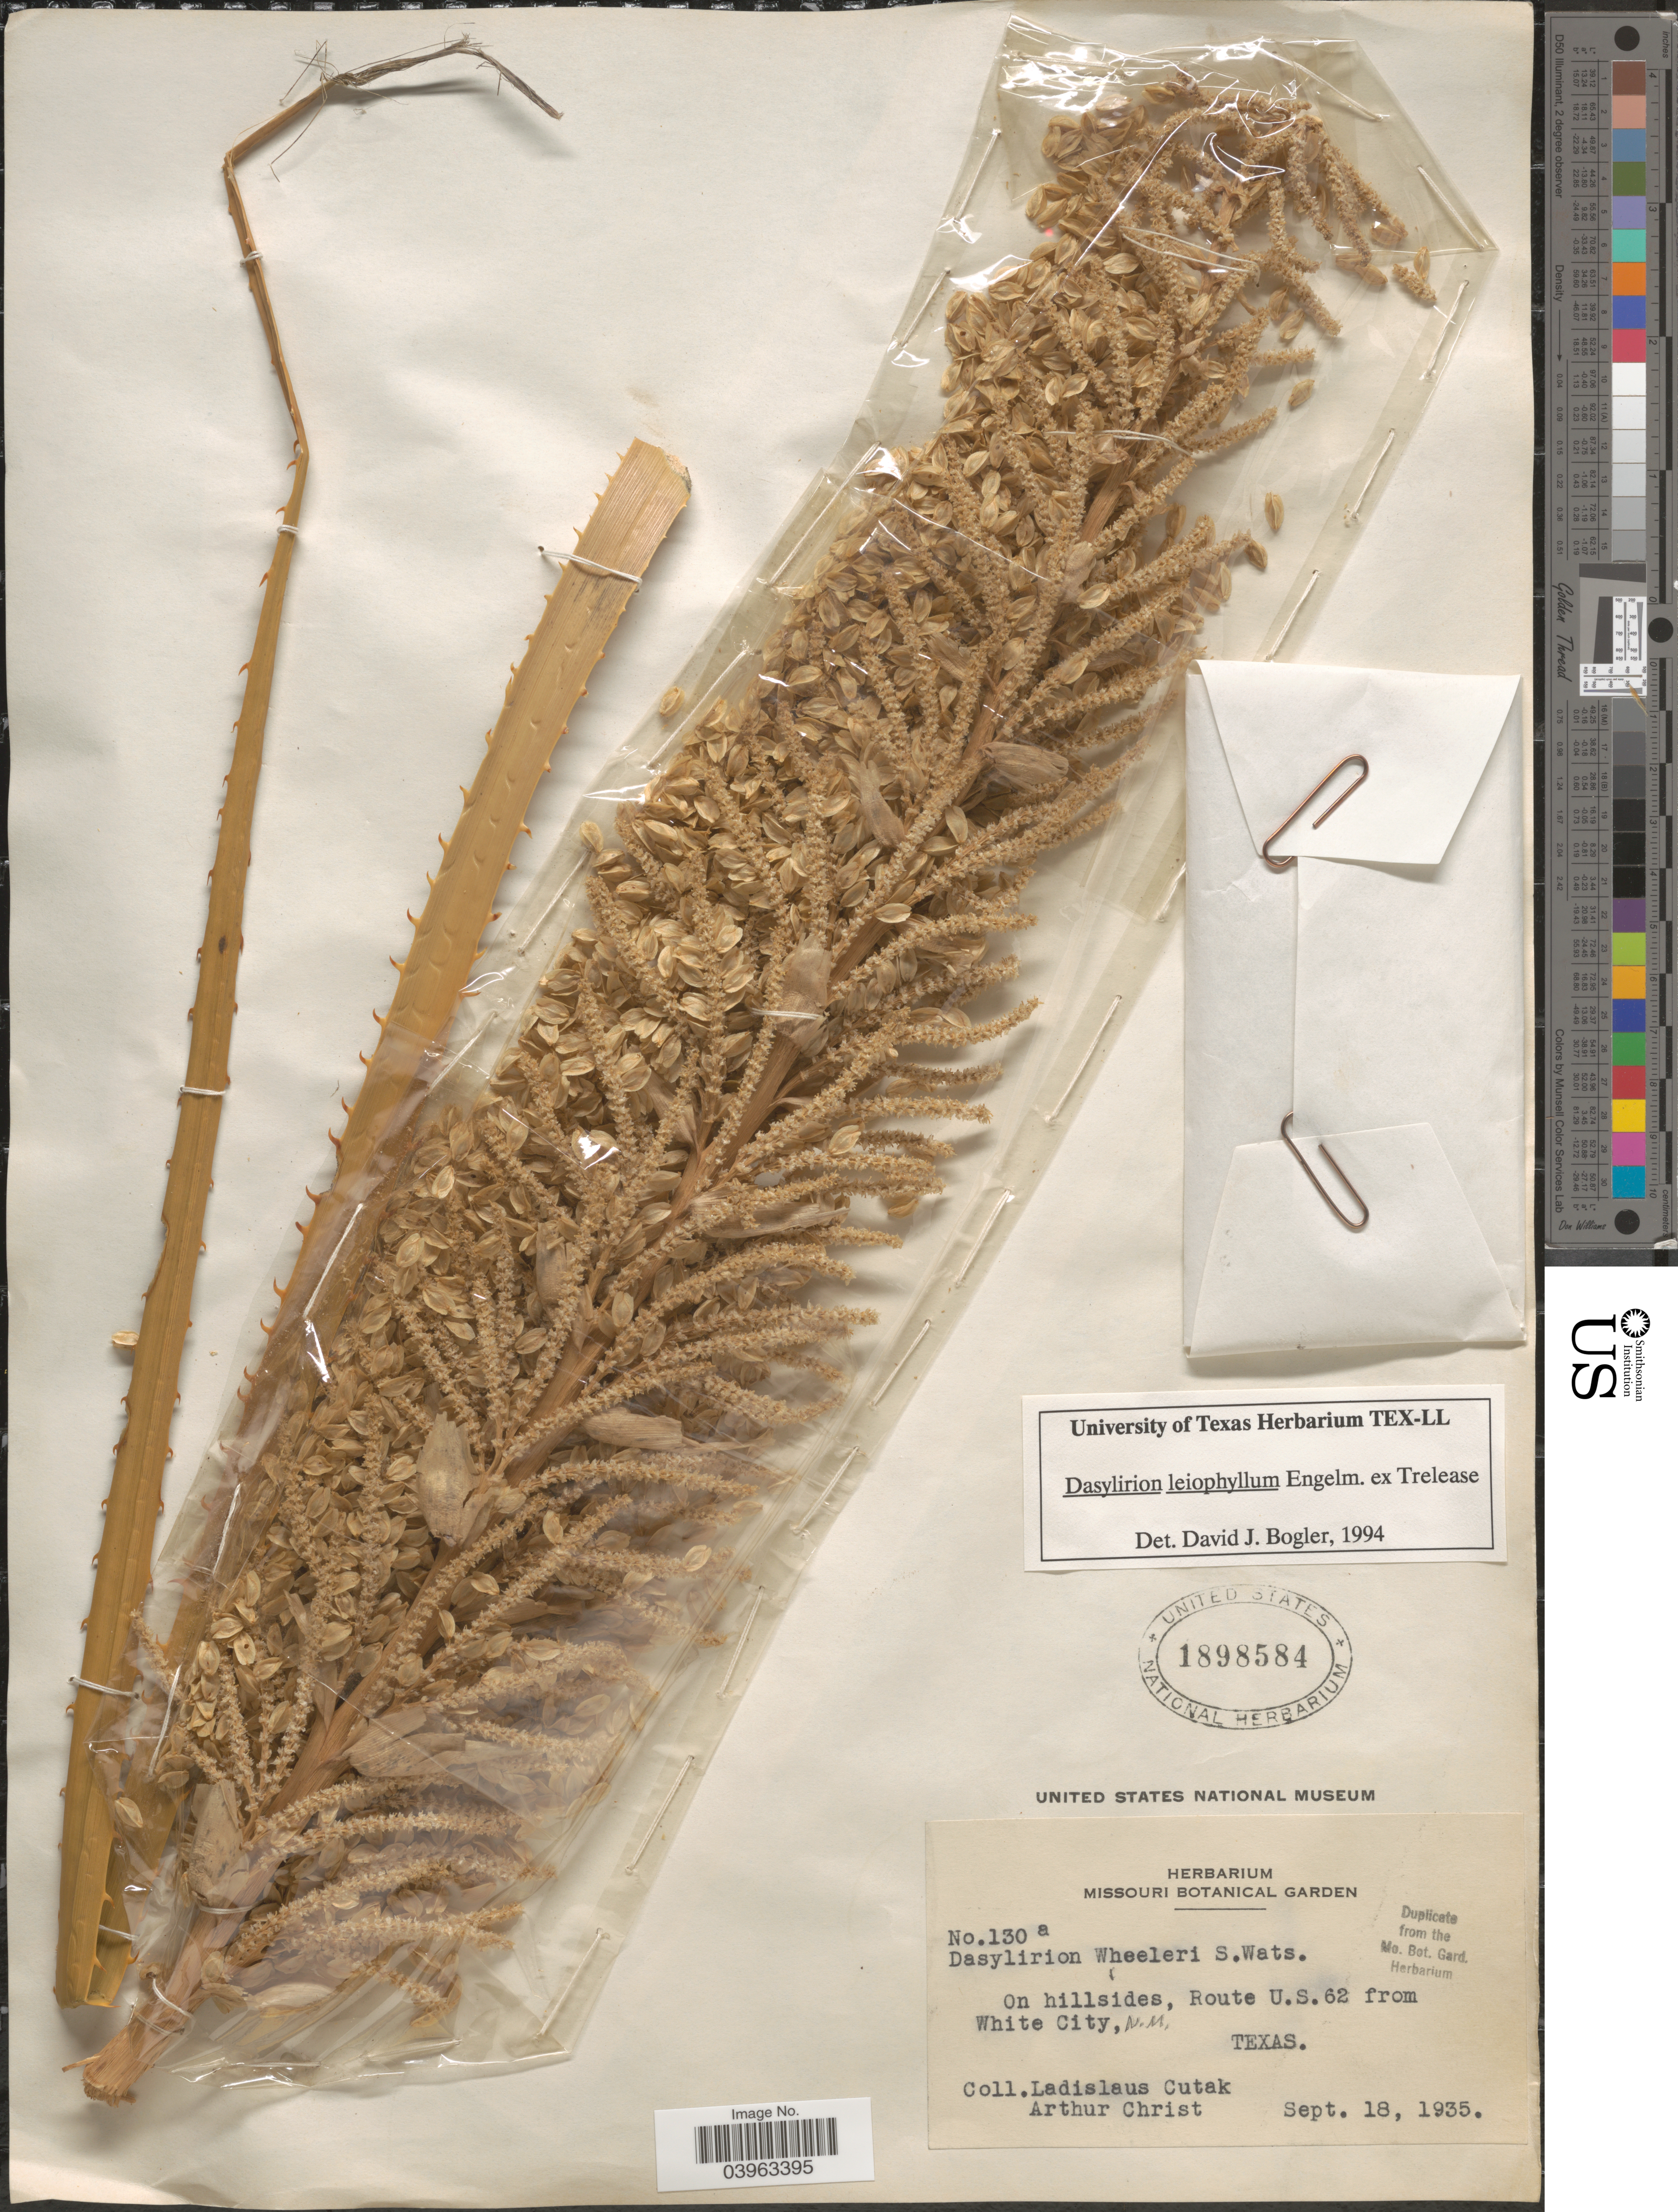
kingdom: Plantae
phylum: Tracheophyta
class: Liliopsida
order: Asparagales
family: Asparagaceae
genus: Dasylirion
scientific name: Dasylirion leiophyllum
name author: Engelm. ex Trel.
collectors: L. Cutak & A. Christ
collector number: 130a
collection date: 1935-09-18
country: United States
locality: On hillsides, Route U.S. 62 from White City, N.M., Texas.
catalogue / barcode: US 1898584